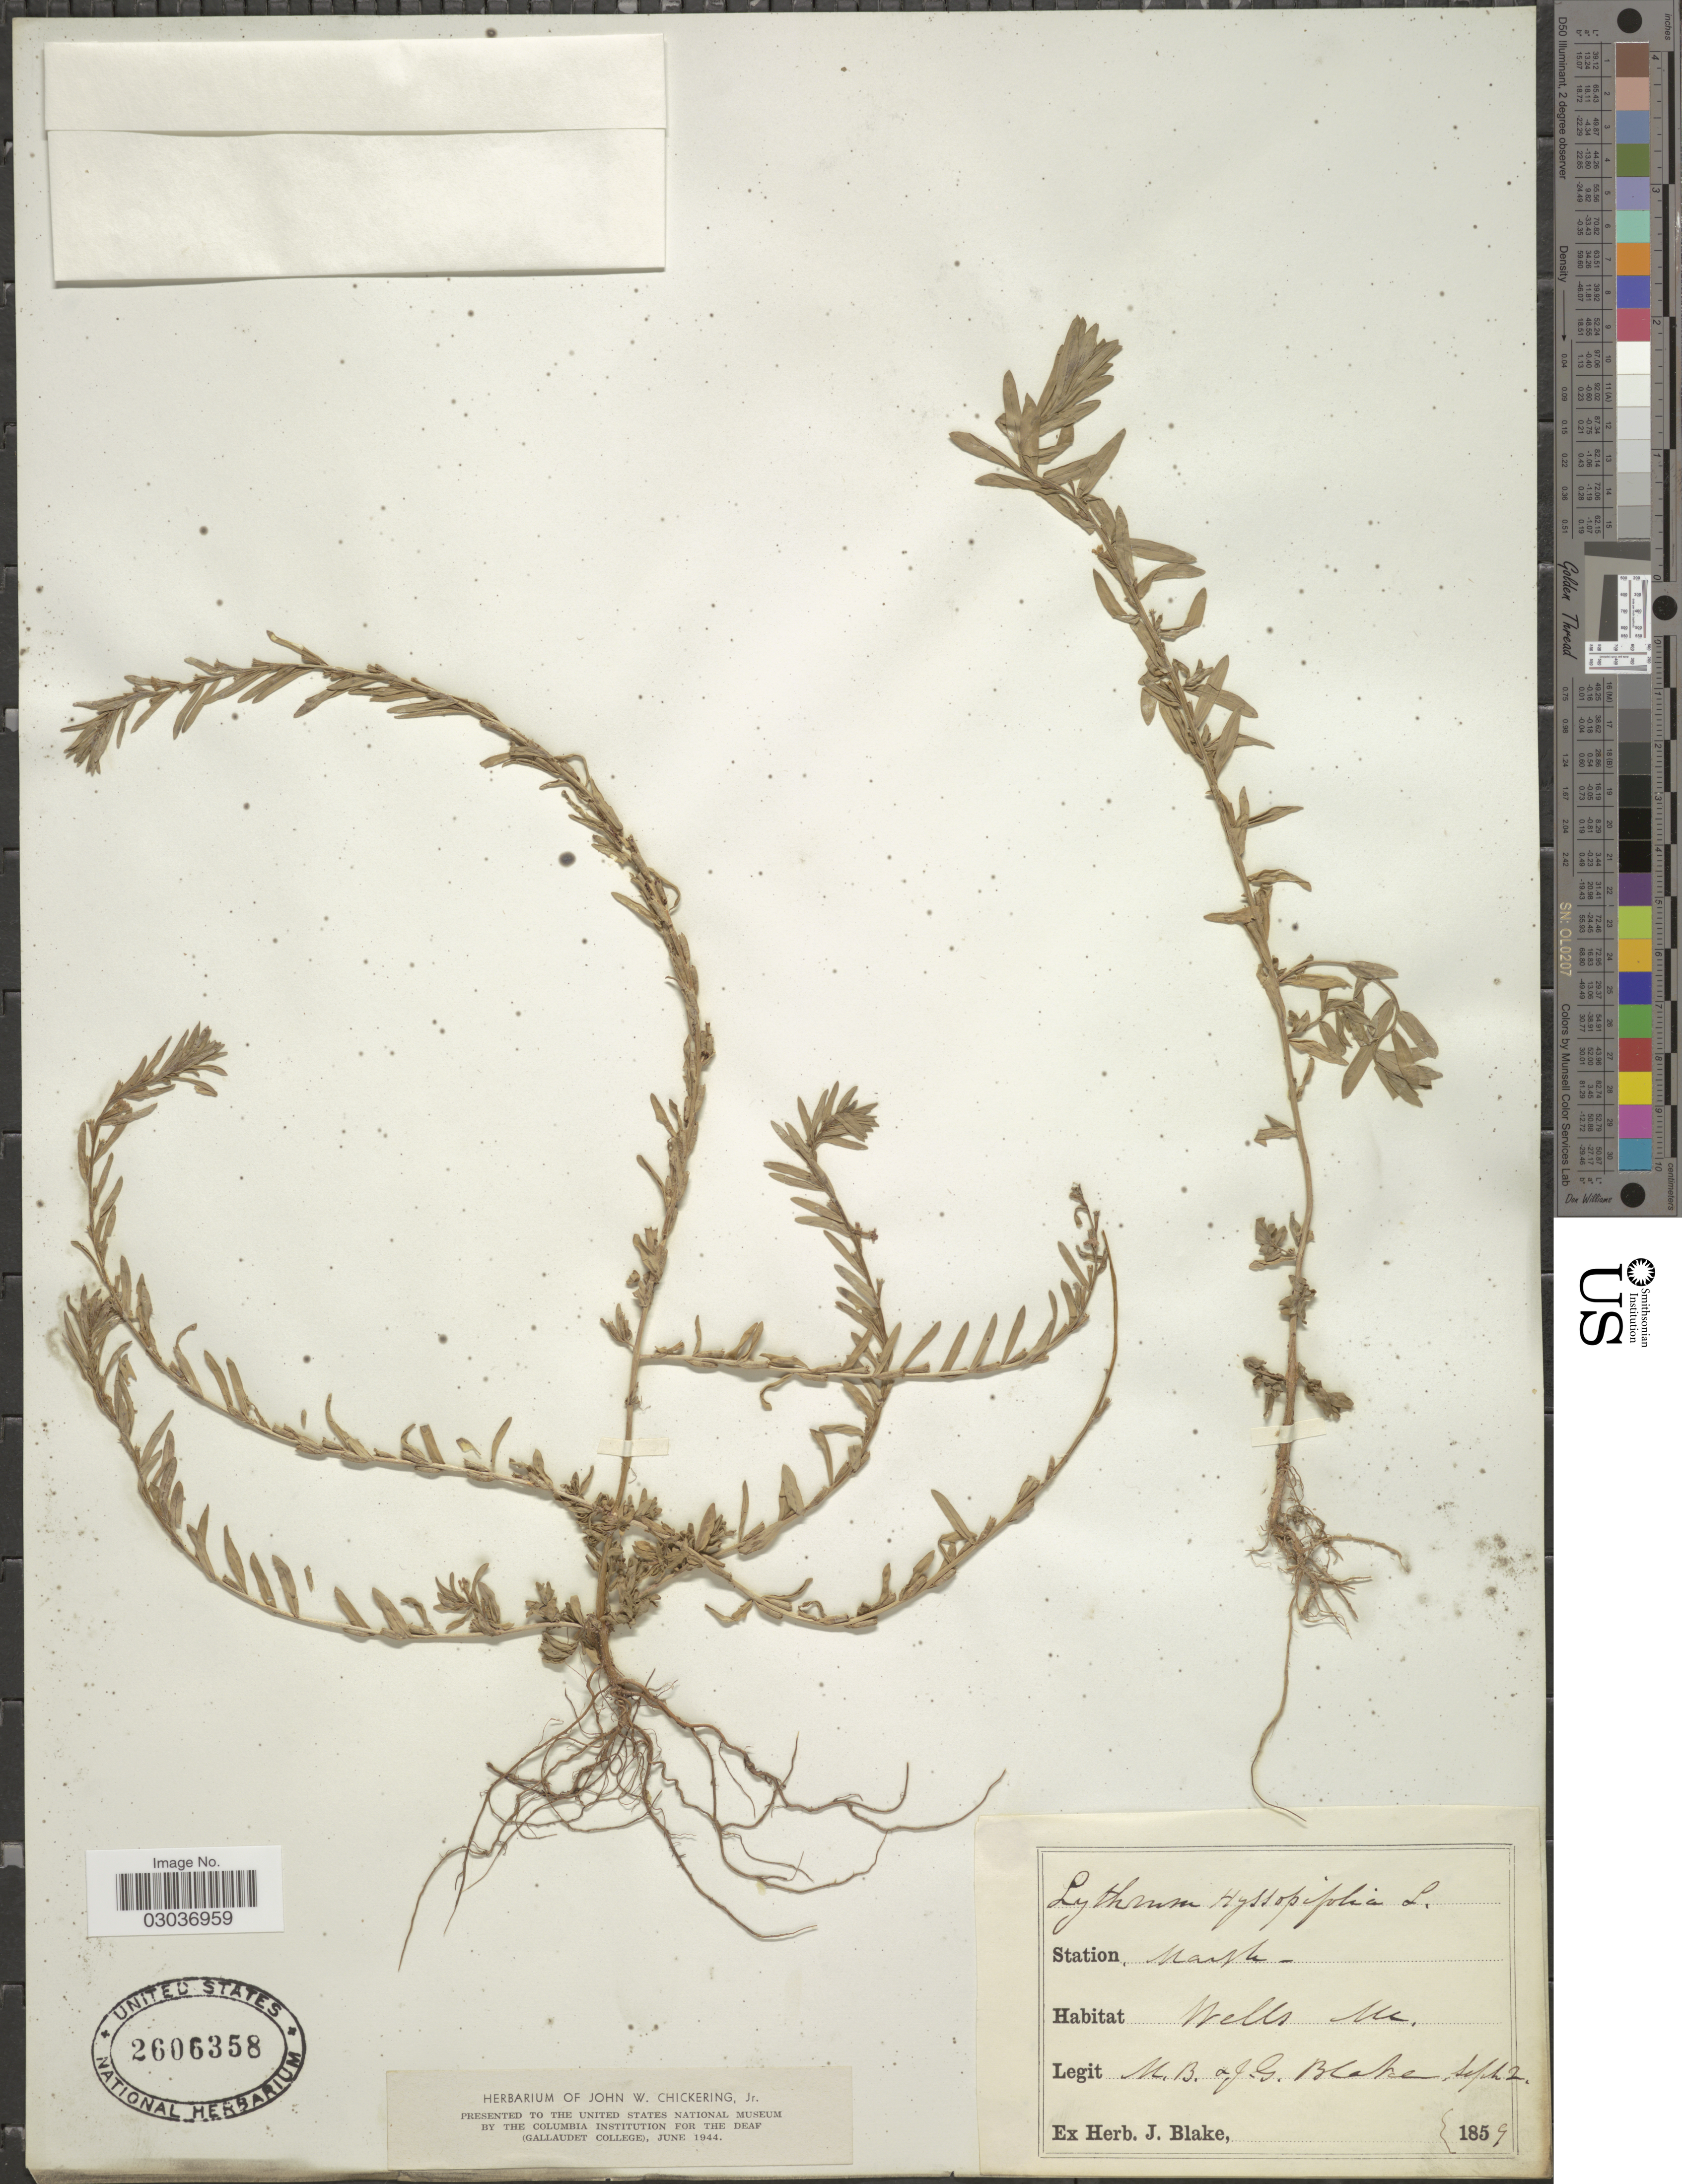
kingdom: Plantae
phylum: Tracheophyta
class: Magnoliopsida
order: Myrtales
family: Lythraceae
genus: Lythrum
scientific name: Lythrum hyssopifolia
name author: L.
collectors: M. Blake & J. Blake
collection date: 1859-09-02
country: United States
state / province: Maine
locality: Wells.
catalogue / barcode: US 2606358